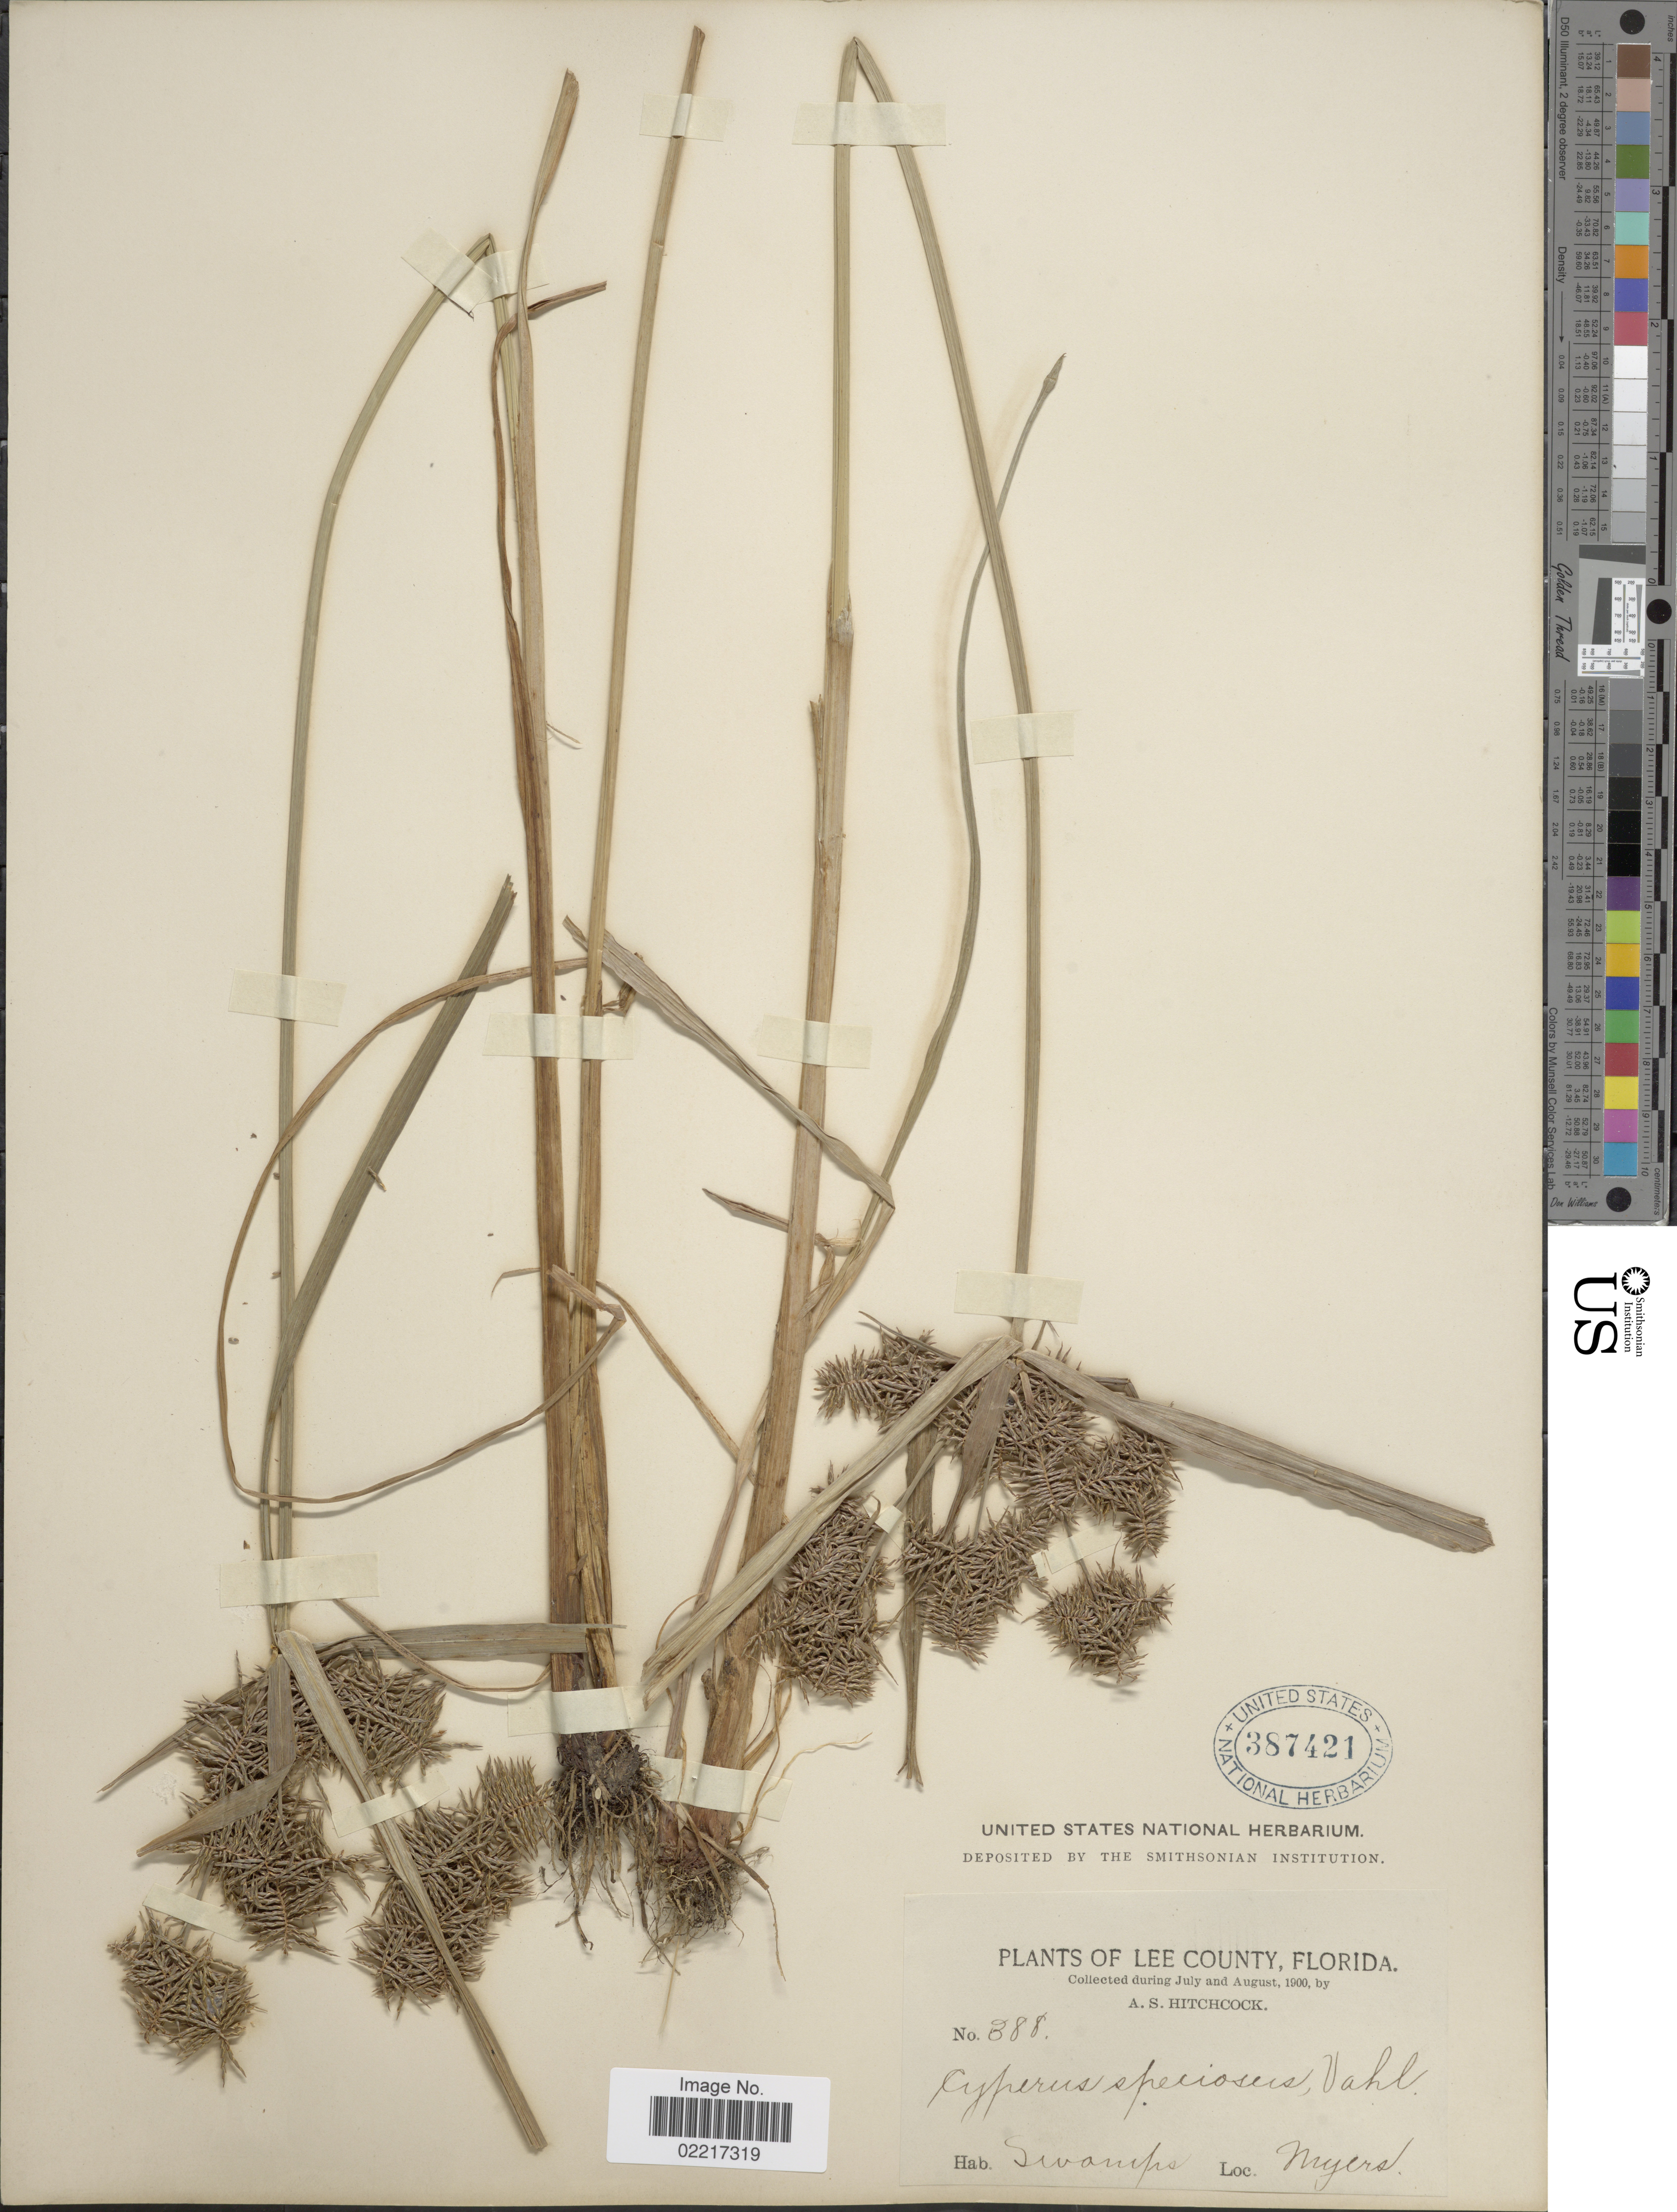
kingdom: Plantae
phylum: Tracheophyta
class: Liliopsida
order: Poales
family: Cyperaceae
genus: Cyperus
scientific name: Cyperus odoratus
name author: L.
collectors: A. S. Hitchcock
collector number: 388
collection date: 1900-07/1900-08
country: United States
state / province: Florida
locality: Lee County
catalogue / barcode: US 387421